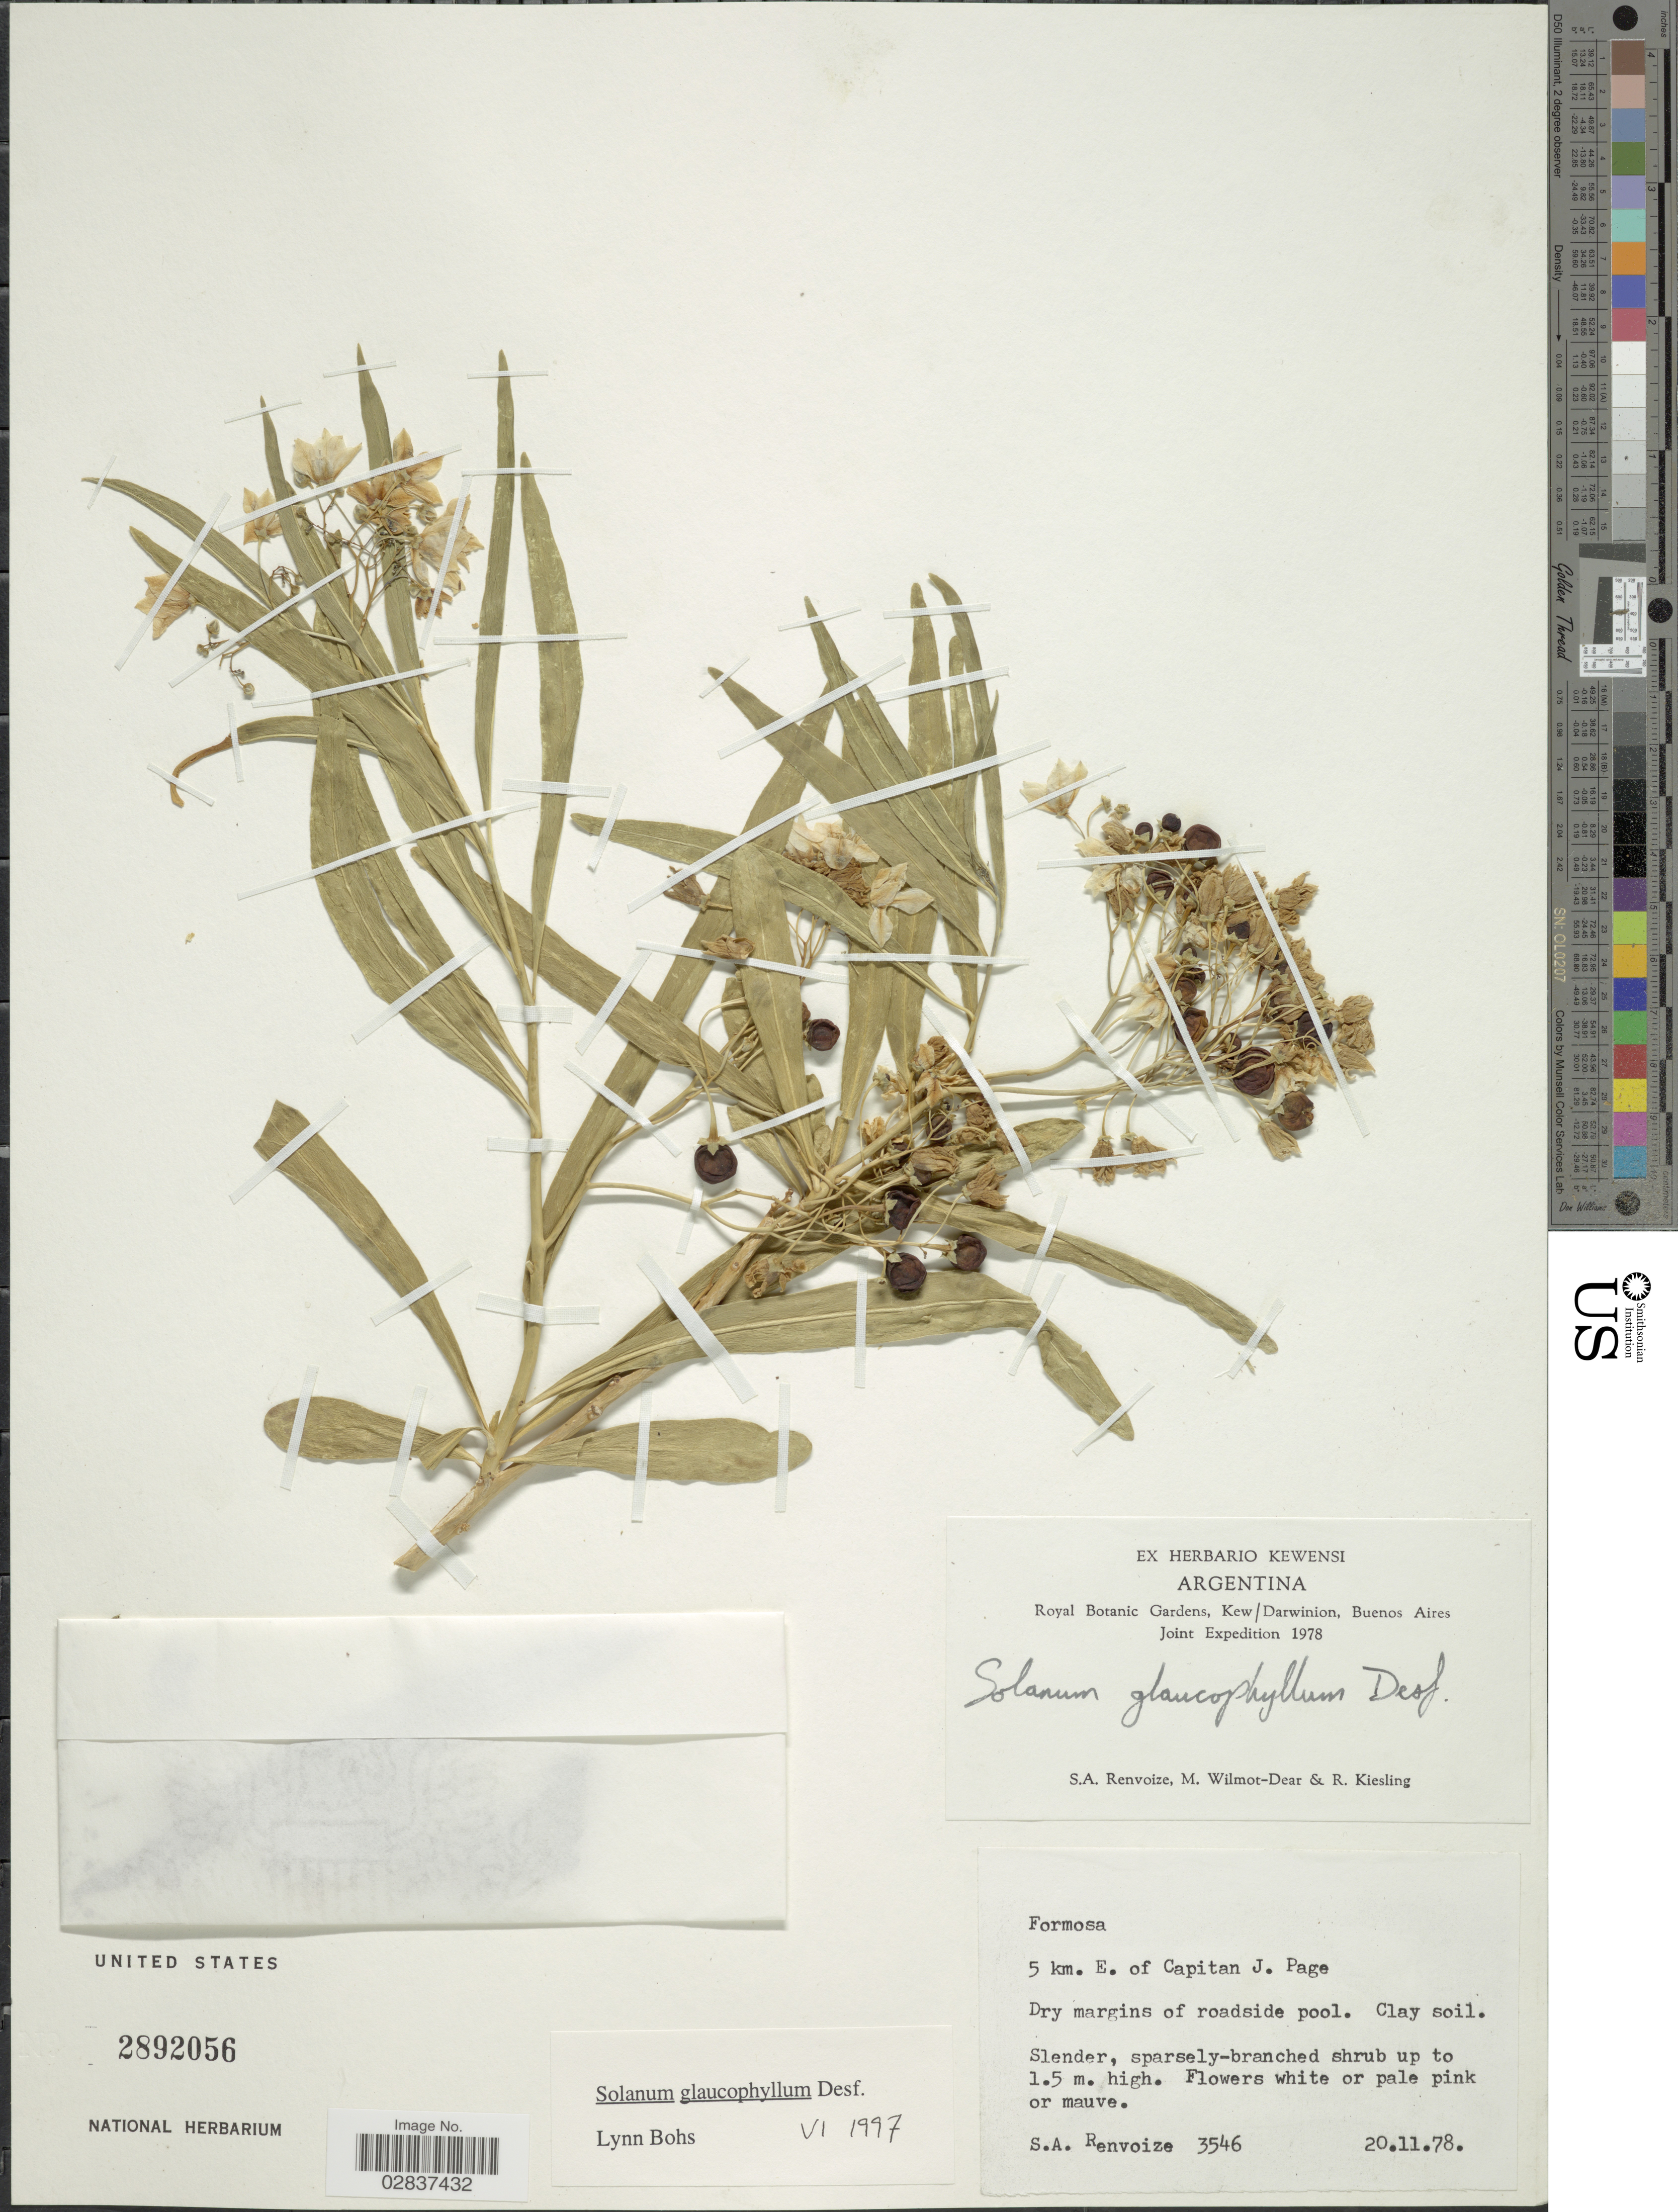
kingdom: Plantae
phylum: Tracheophyta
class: Magnoliopsida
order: Solanales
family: Solanaceae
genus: Solanum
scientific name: Solanum glaucophyllum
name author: Desf.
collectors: S. A. Renvoize, M. Wilmot-Dear & R. Kiesling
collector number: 3546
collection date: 1978-11-20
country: Argentina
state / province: Formosa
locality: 5 km. E. of Capitan J. Page.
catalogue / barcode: US 2892056